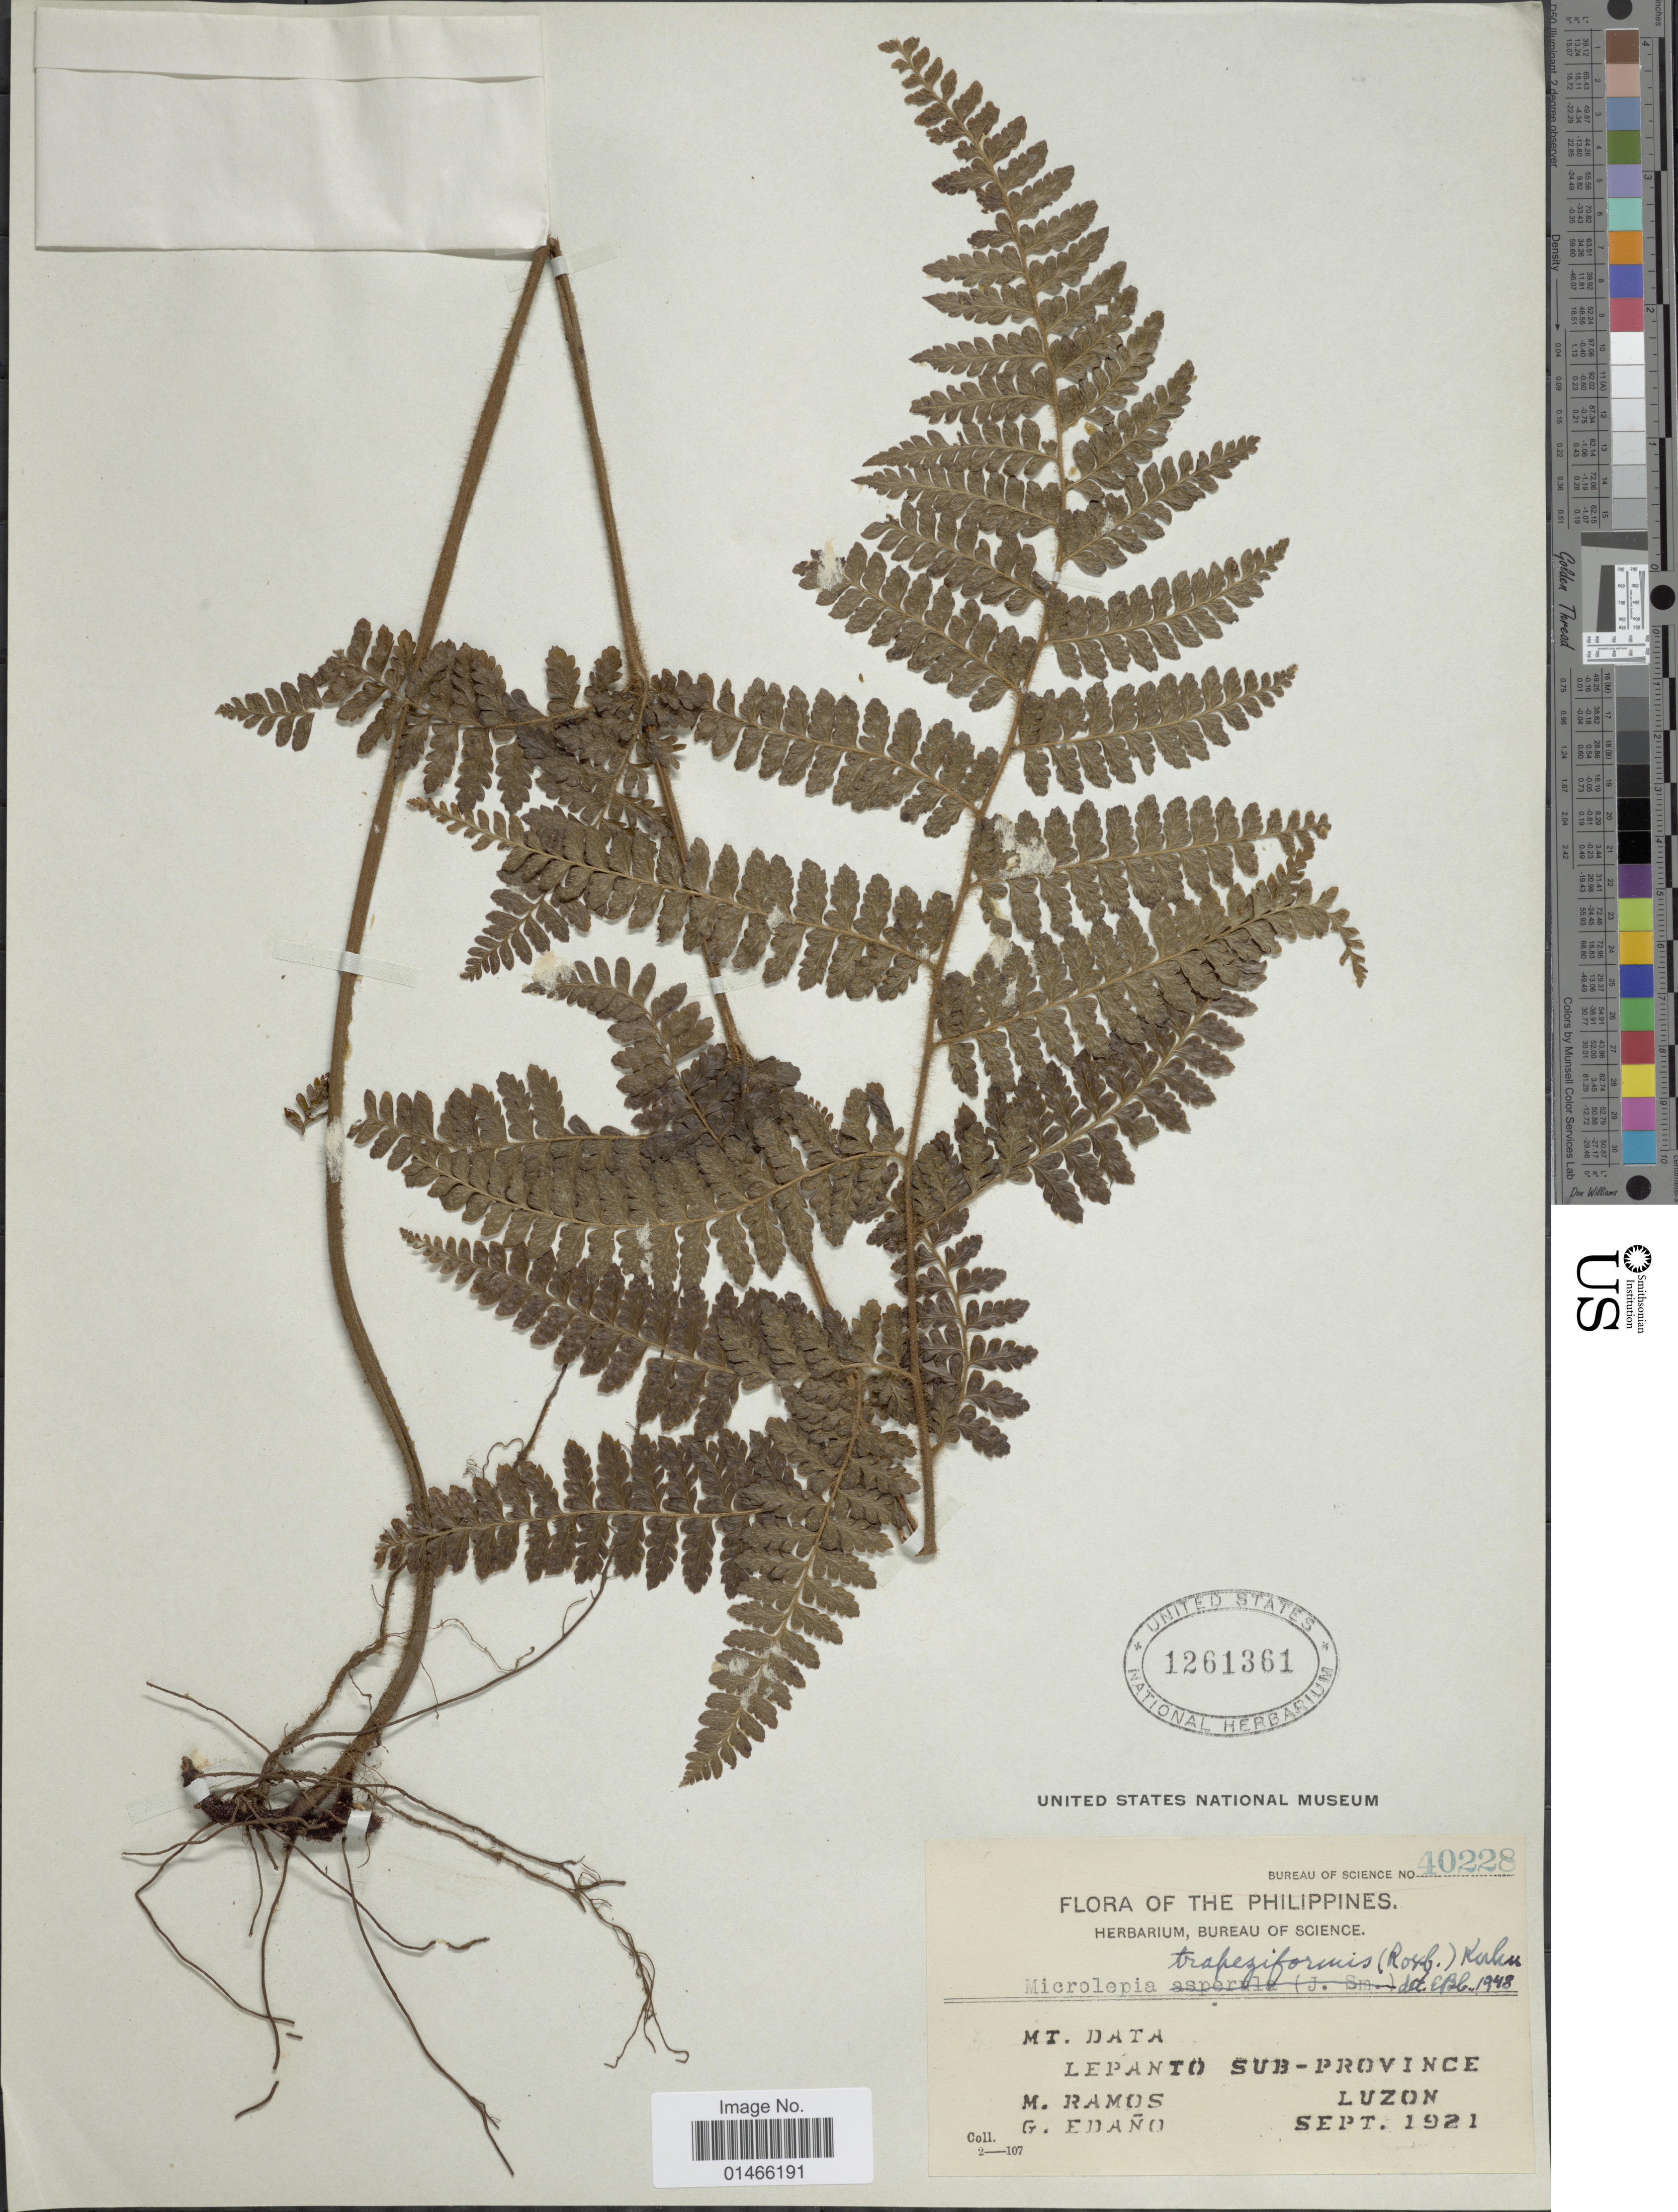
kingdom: Plantae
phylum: Tracheophyta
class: Polypodiopsida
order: Polypodiales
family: Dennstaedtiaceae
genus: Microlepia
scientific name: Microlepia trapeziformis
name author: (Roxb.) Kuhn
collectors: M. Ramos & G. Edaño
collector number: Bureau of Science 40228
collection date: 1921-09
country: Philippines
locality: Mt. Data. Lepanto Sub-province Luzon.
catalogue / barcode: US 1261361